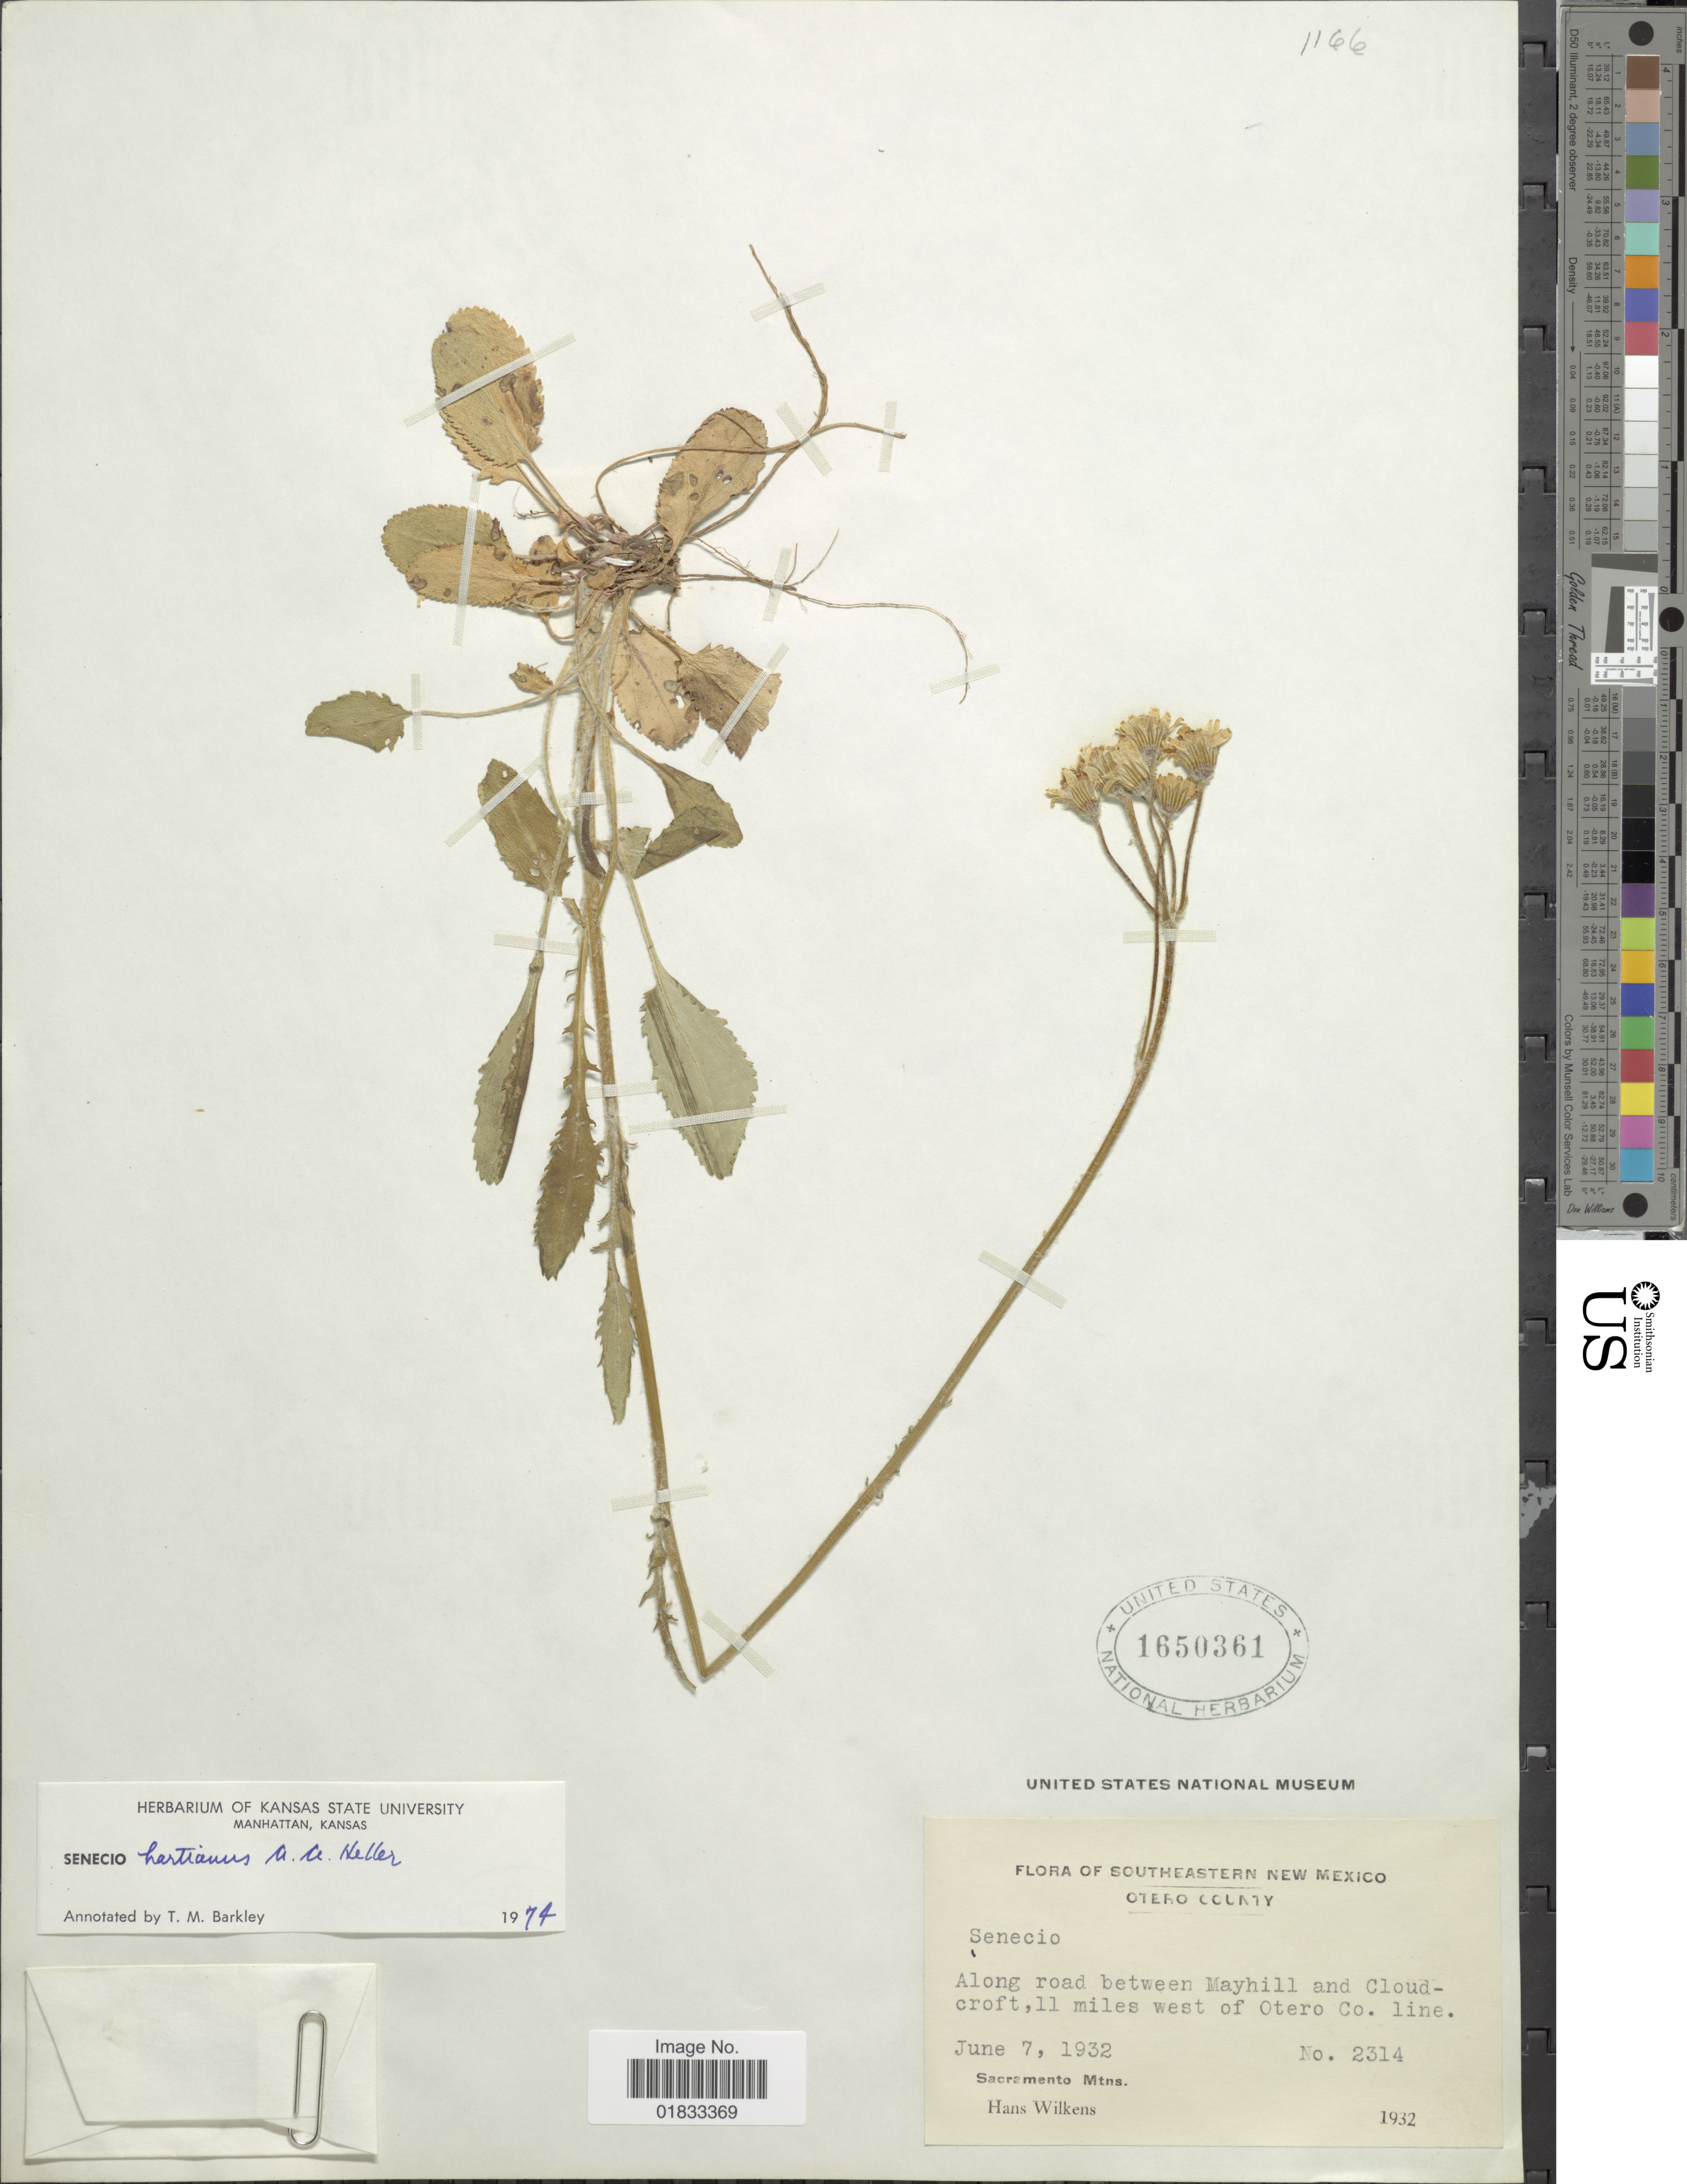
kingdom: Plantae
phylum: Tracheophyta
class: Magnoliopsida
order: Asterales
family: Asteraceae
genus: Packera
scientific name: Packera hartiana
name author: (A. Heller) W.A. Weber & Á. Löve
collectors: H. Wilkens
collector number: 2314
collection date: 1932-06-07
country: United States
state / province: New Mexico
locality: Southeastern New Mexico, Otero County, along road between Mayhill and Cloudcroft, 11 miles west of Otero Co. line, Sacramento Mtns.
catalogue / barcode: US 1650361